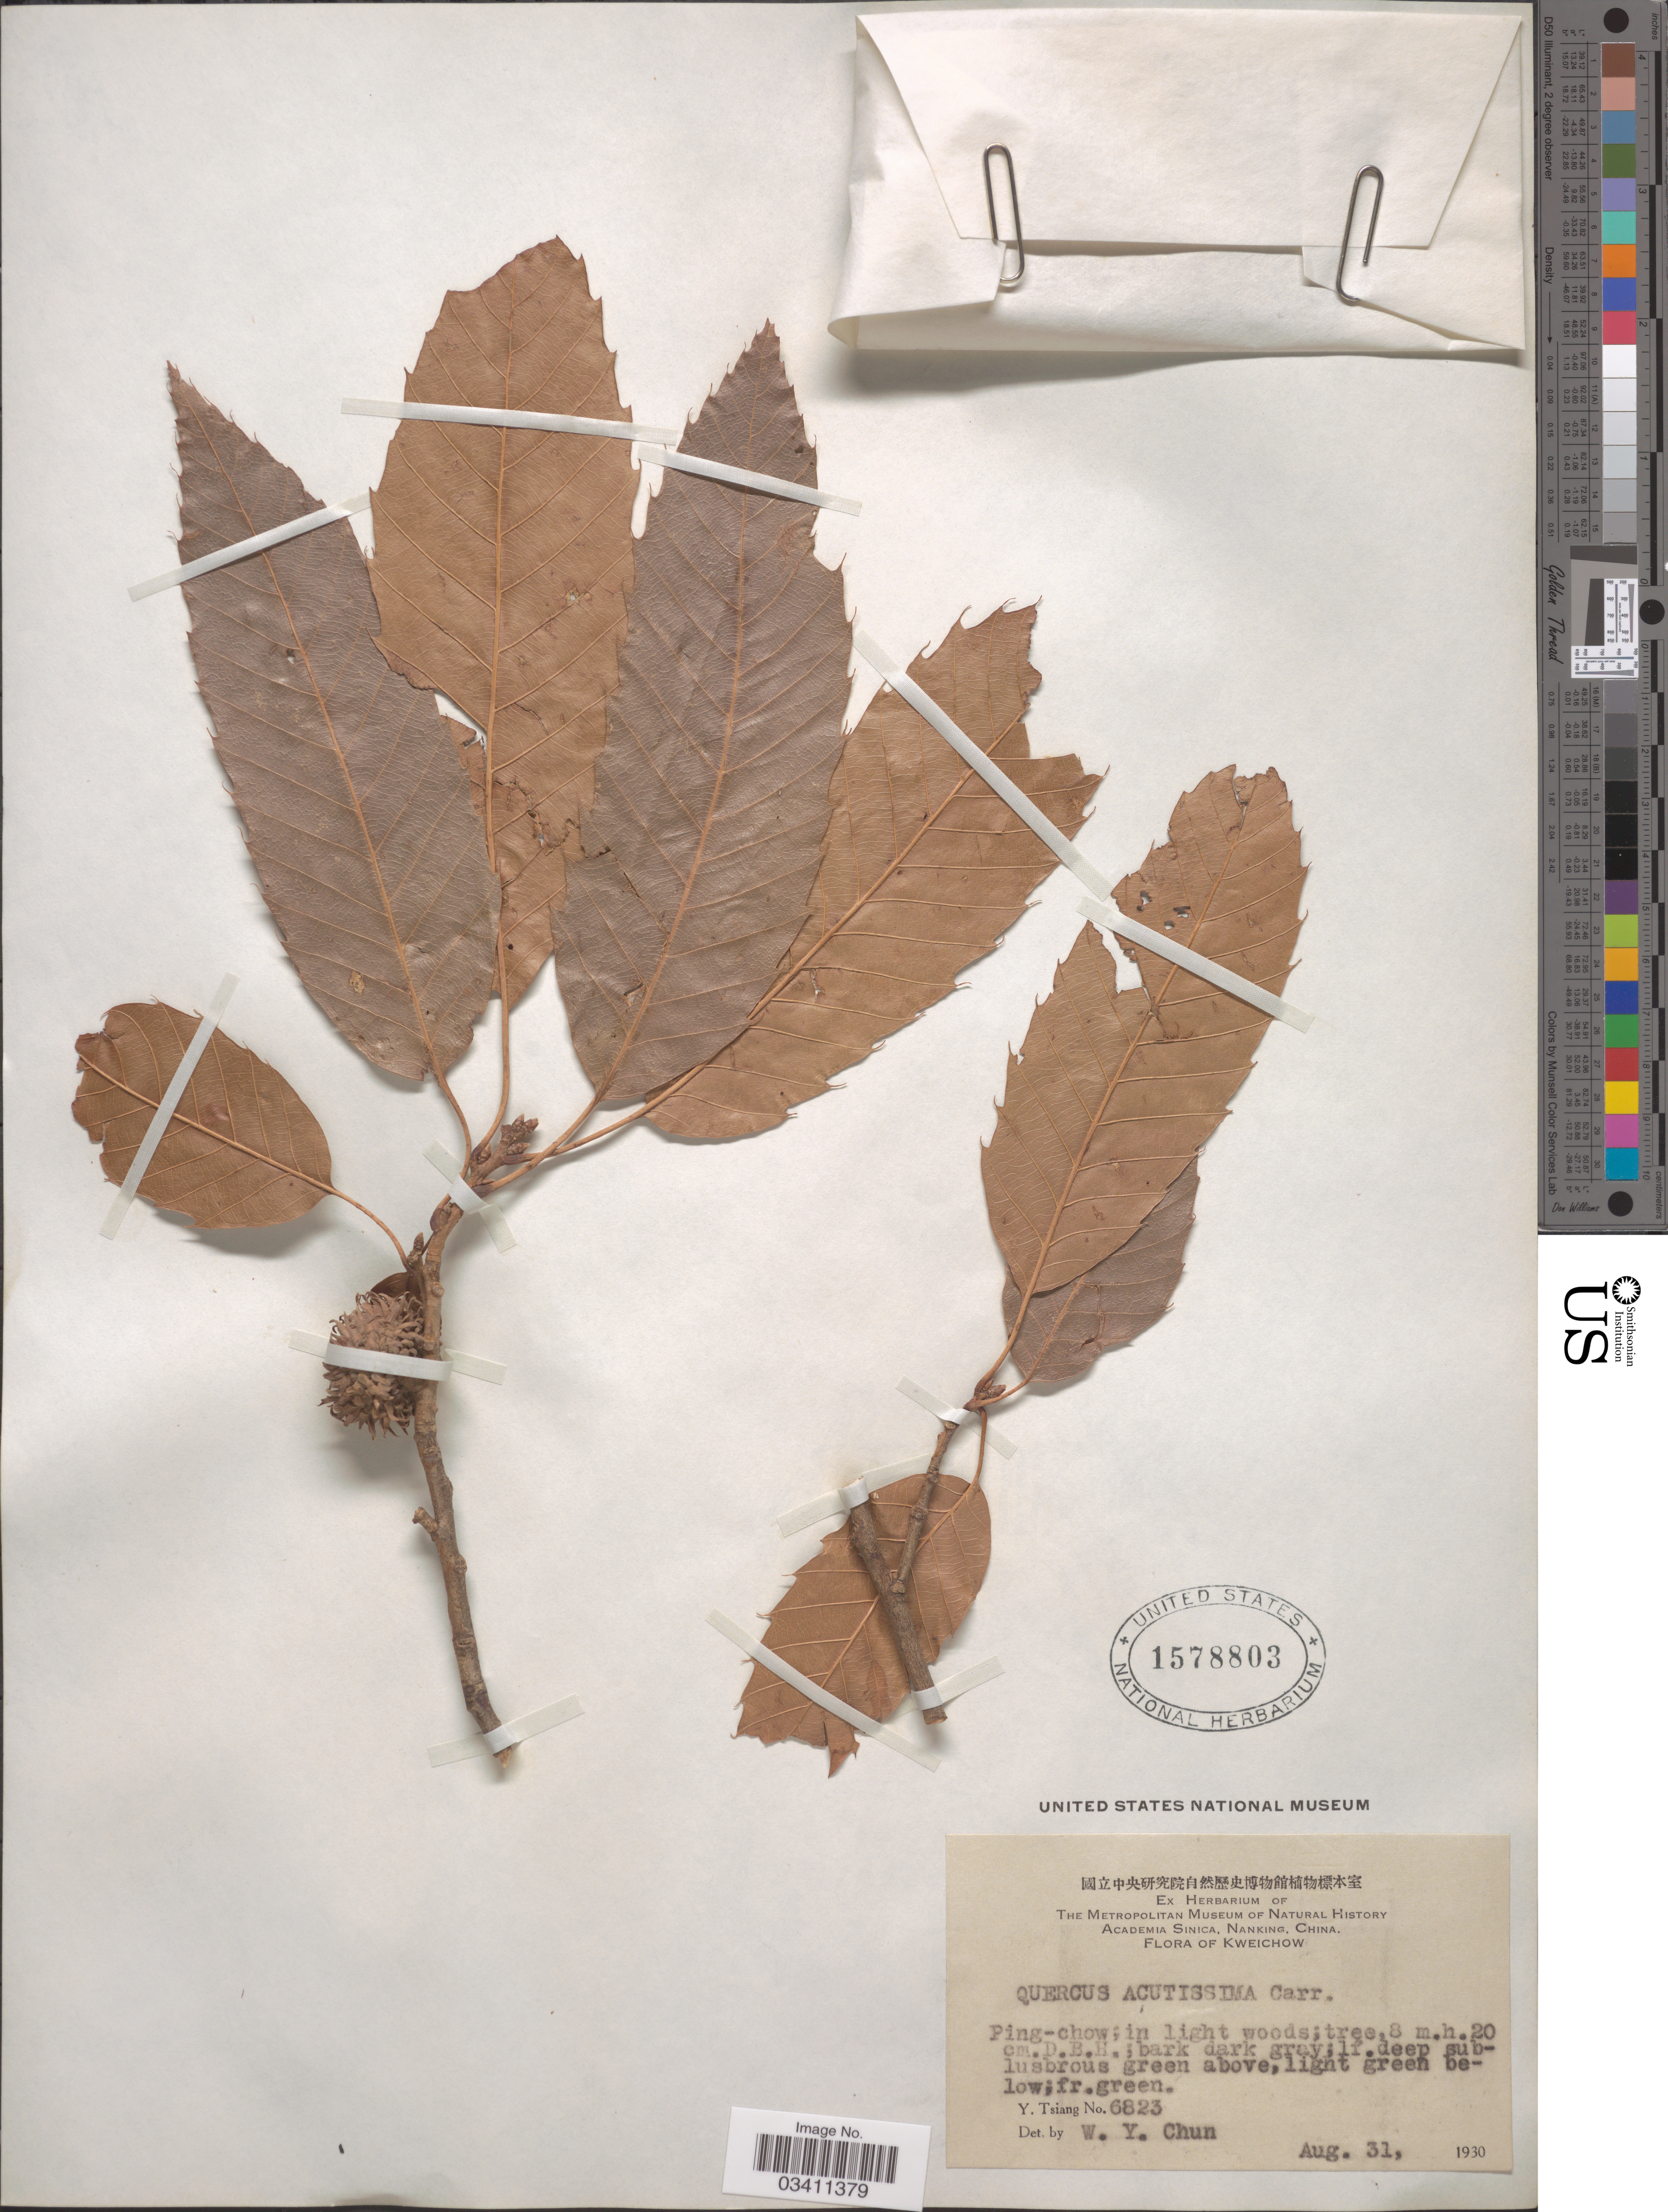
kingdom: Plantae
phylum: Tracheophyta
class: Magnoliopsida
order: Fagales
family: Fagaceae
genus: Quercus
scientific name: Quercus acutissima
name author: Carruth.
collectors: Y. Tsiang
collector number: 6823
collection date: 1930-08-31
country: China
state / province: Guizhou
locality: Kweichow. Ping-chow.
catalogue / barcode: US 1578803